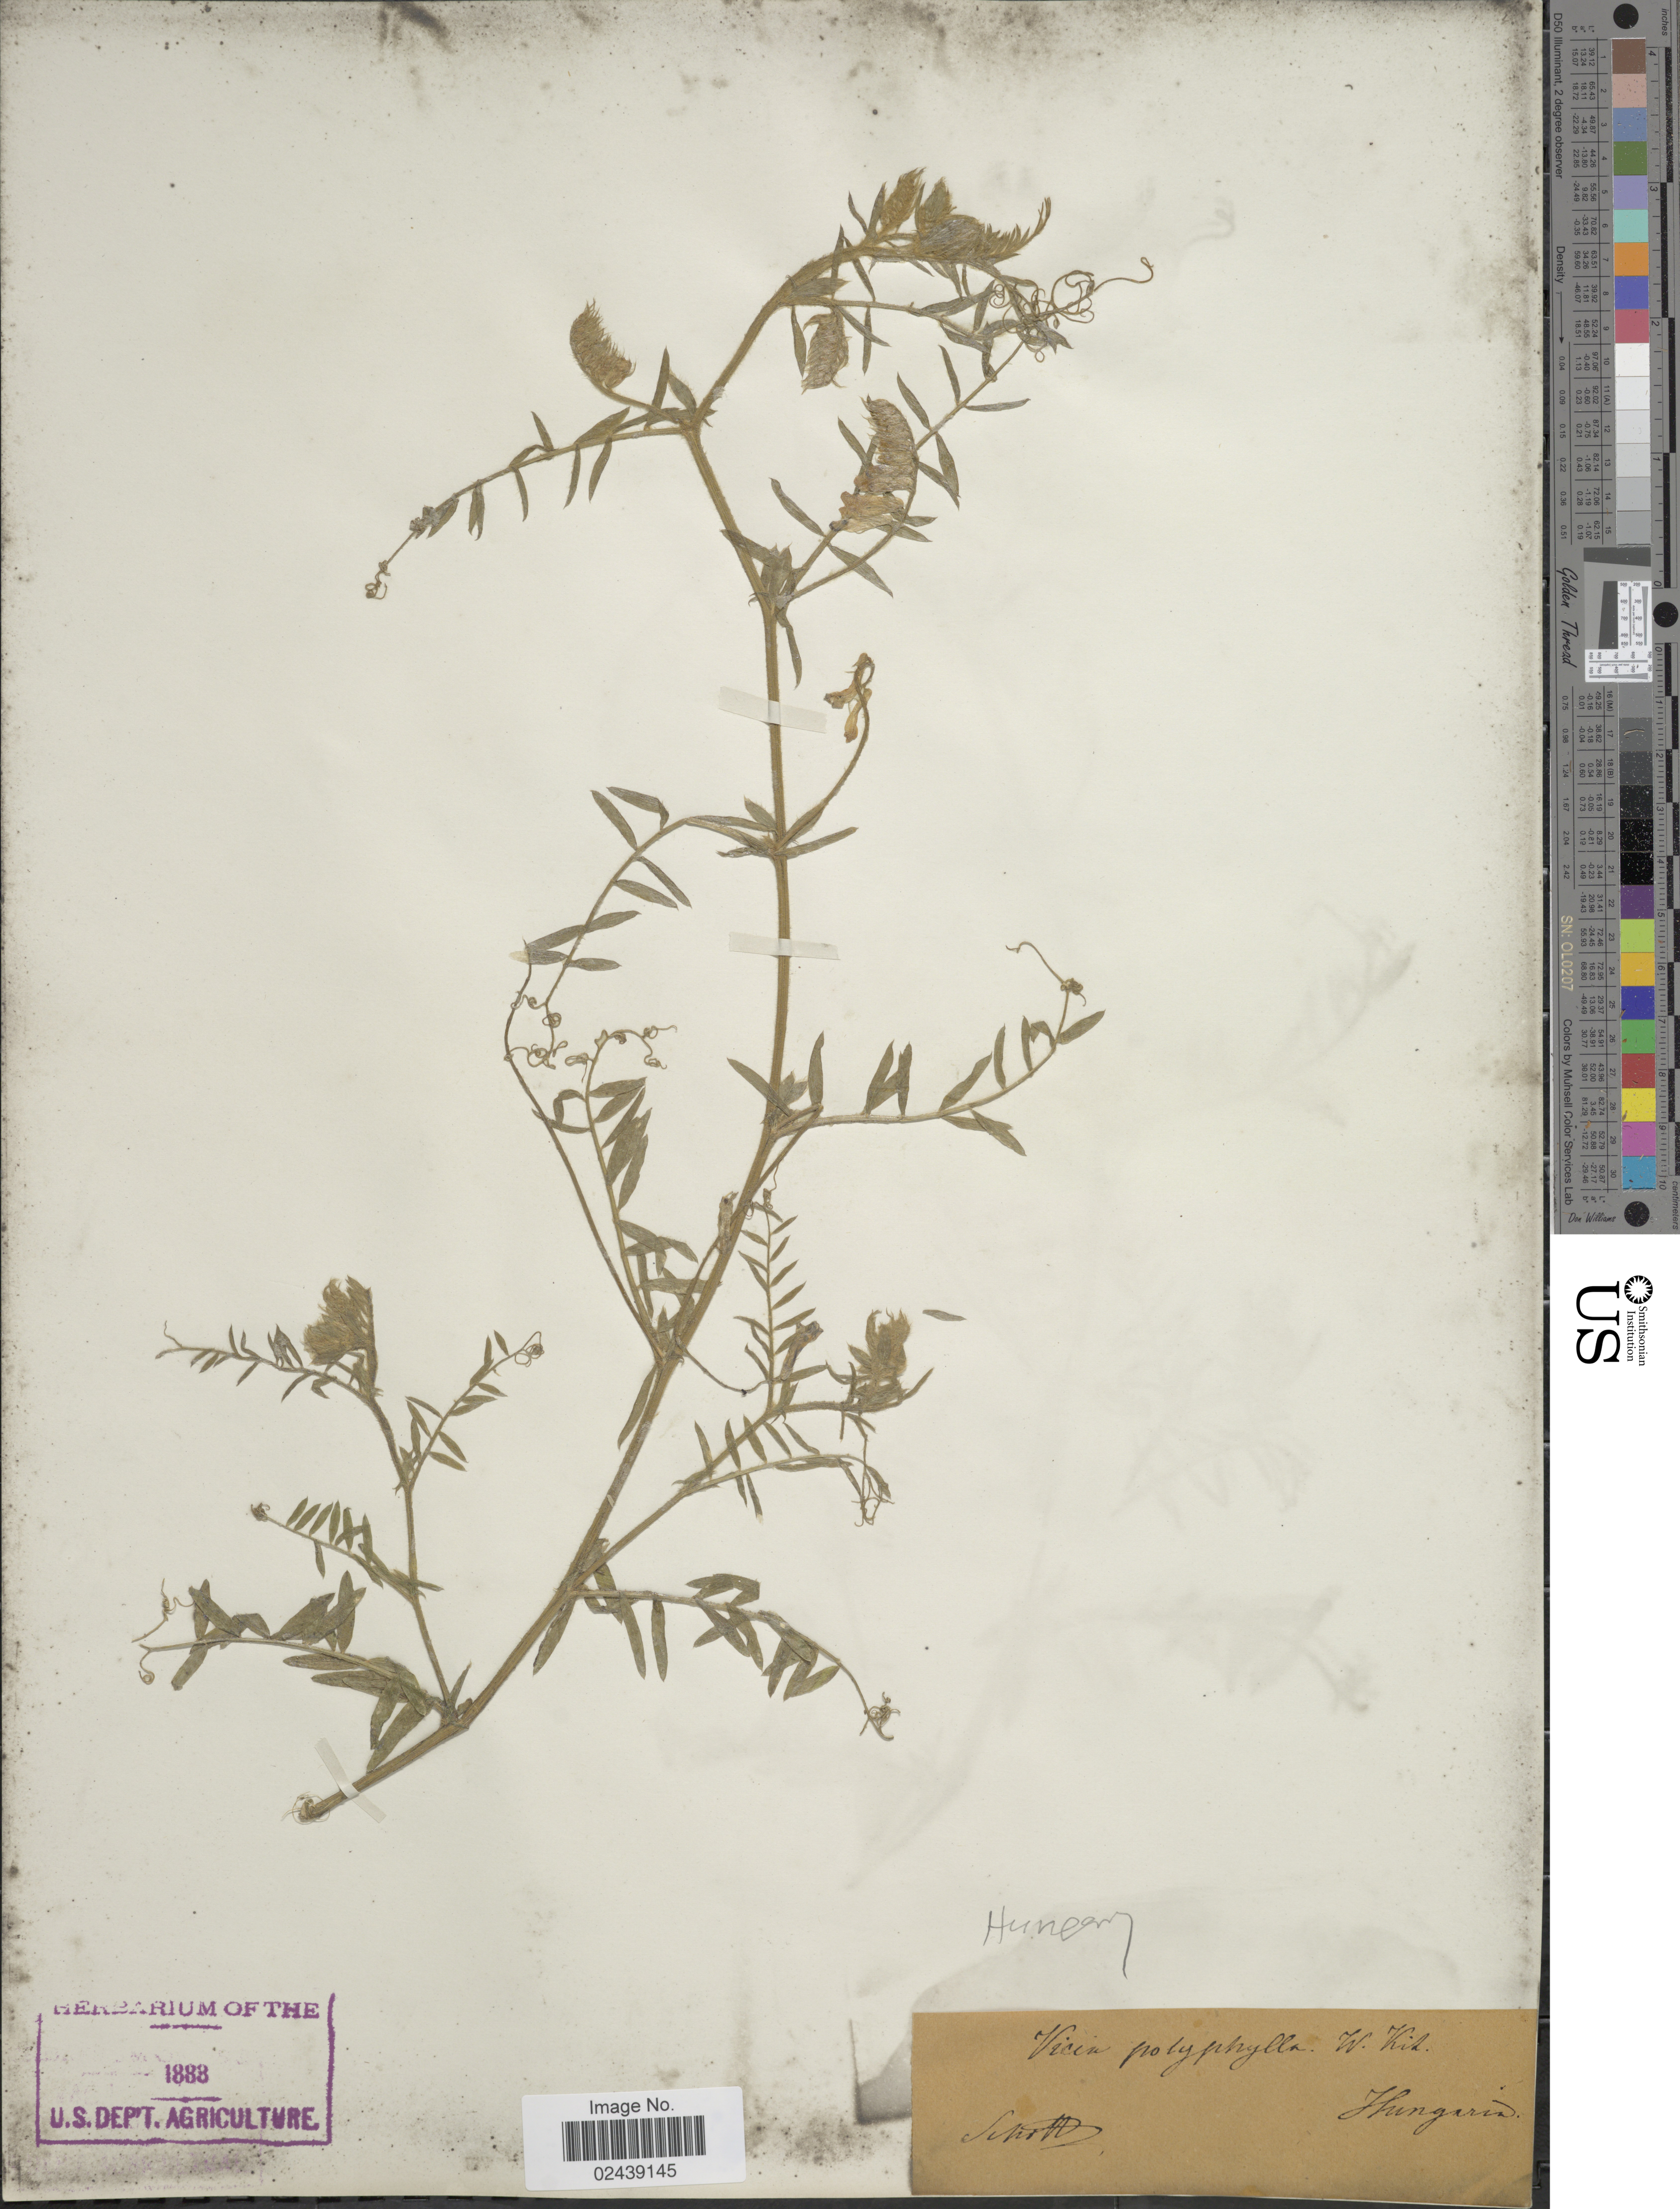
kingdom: Plantae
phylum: Tracheophyta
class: Magnoliopsida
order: Fabales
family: Fabaceae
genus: Vicia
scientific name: Vicia polyphylla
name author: Desf.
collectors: -. Schultz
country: Hungary